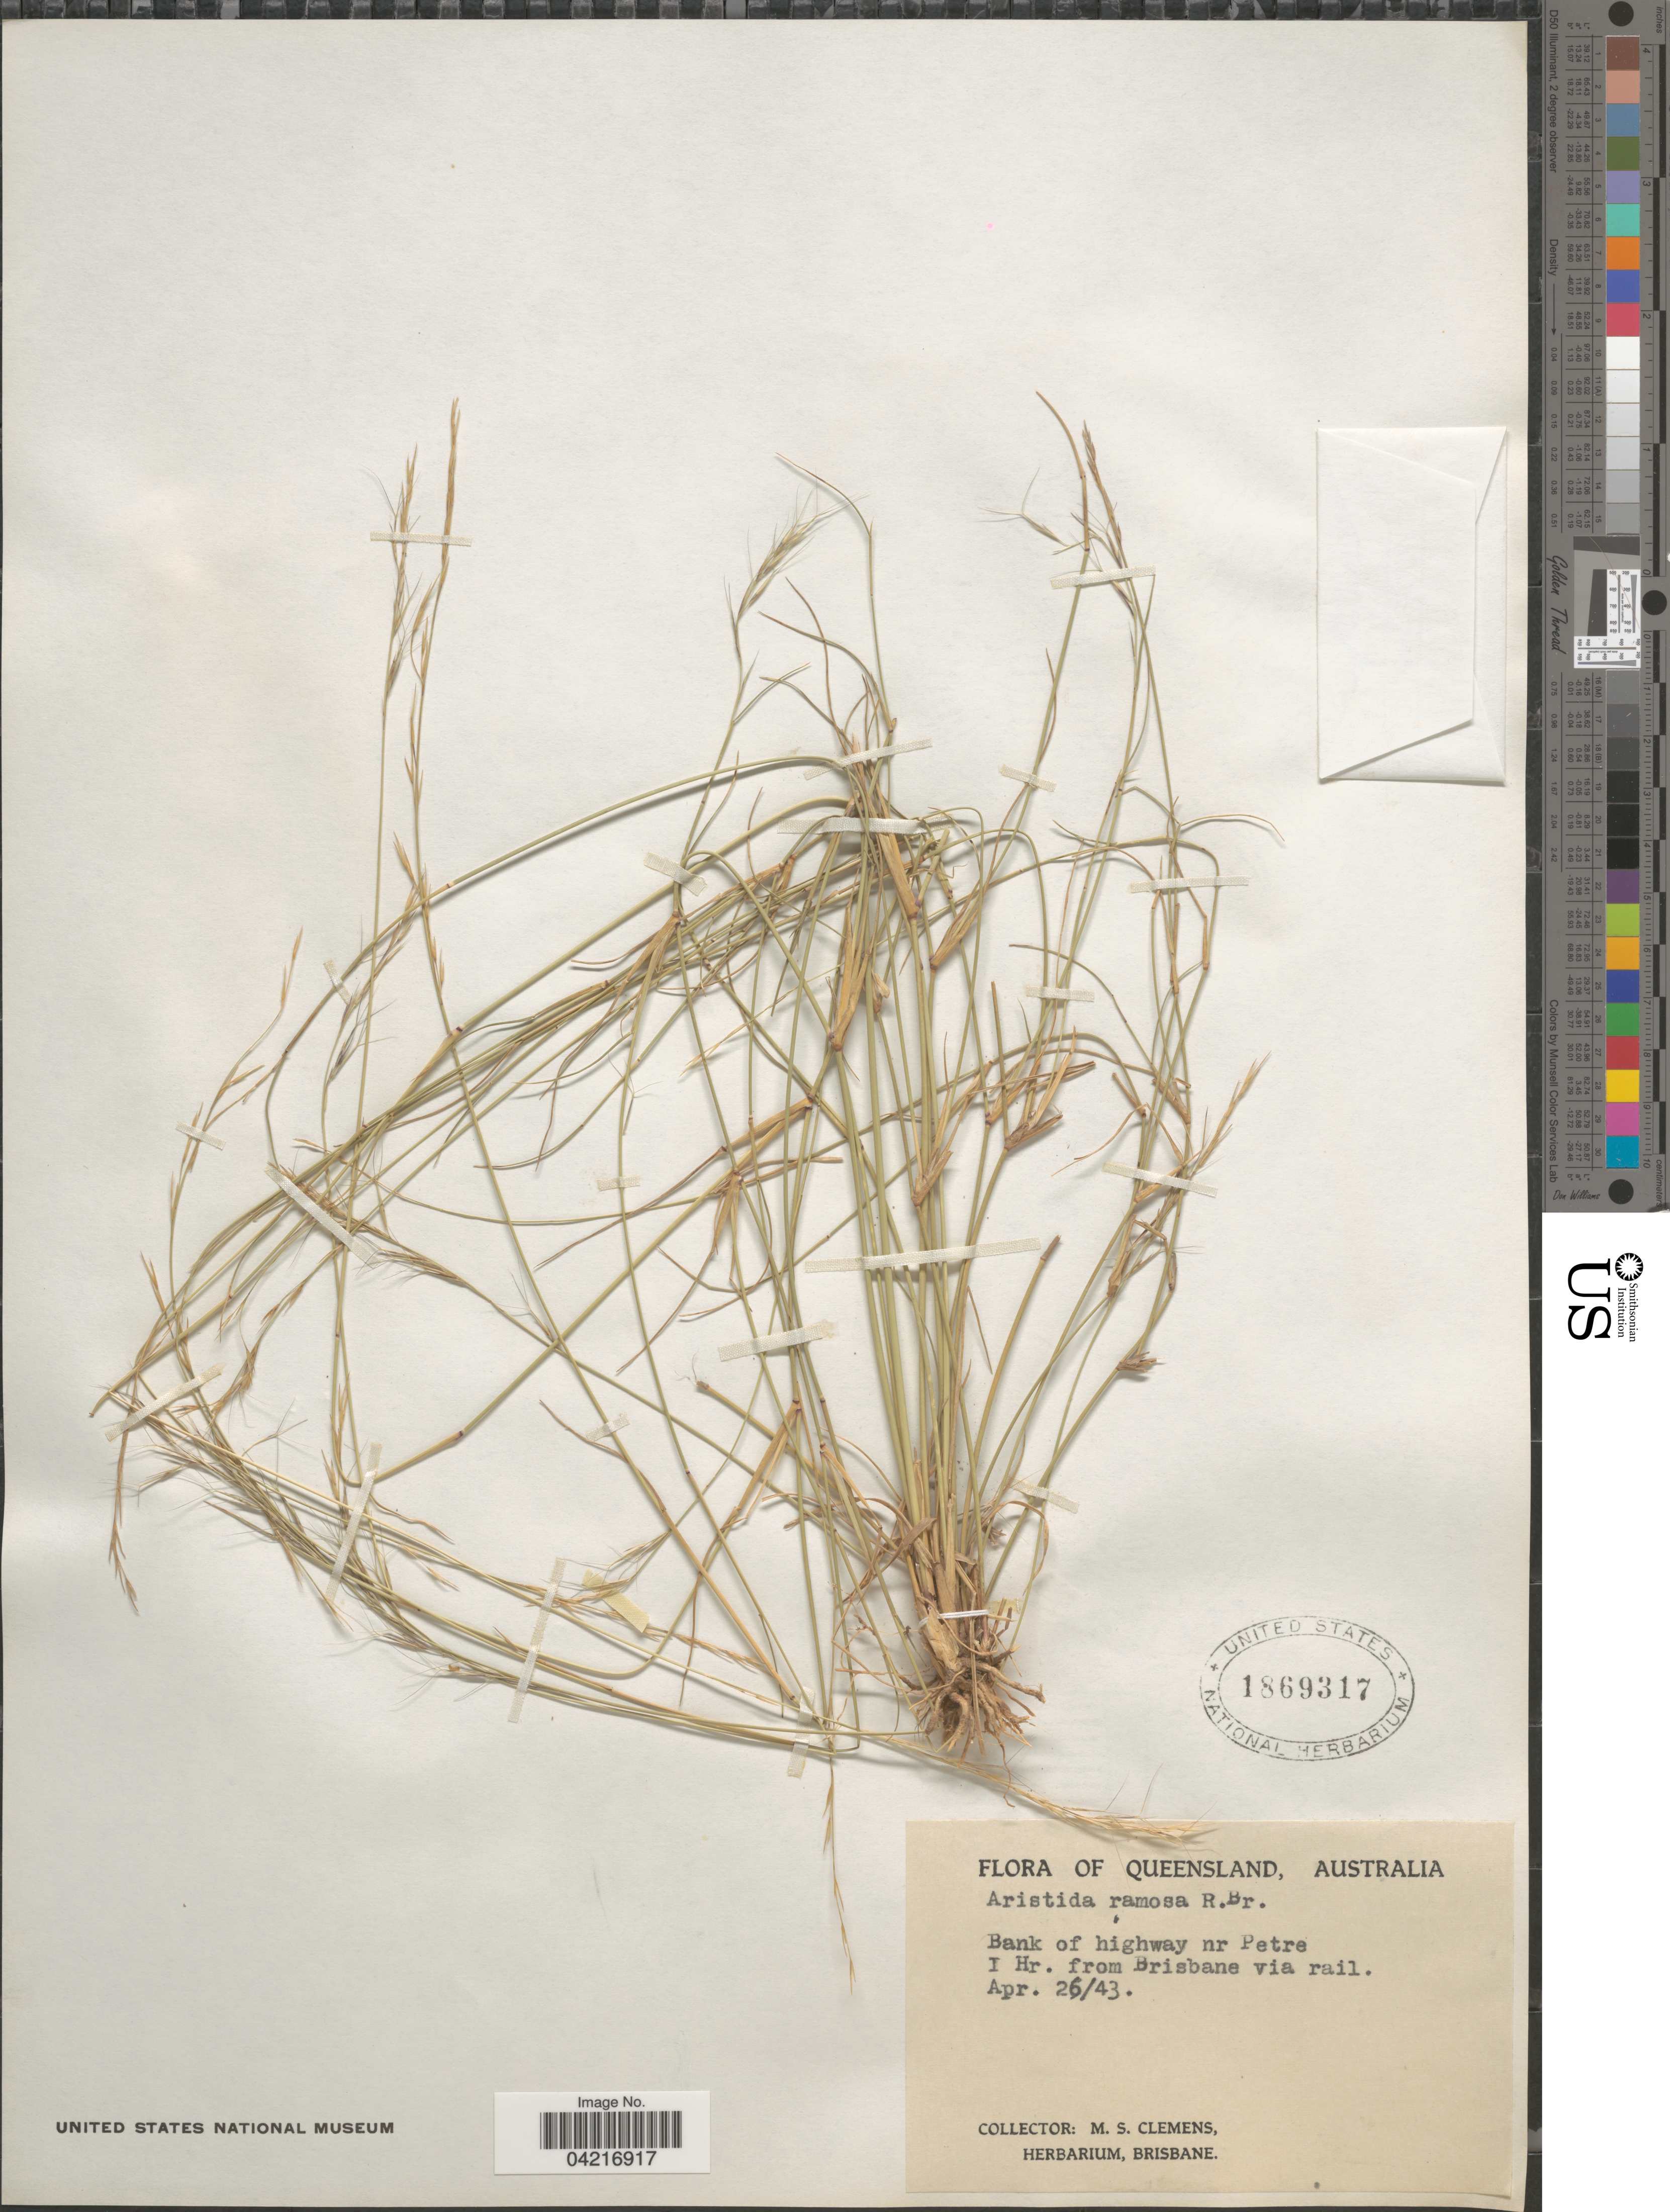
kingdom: Plantae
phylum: Tracheophyta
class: Liliopsida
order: Poales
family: Poaceae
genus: Aristida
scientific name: Aristida ramosa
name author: R. Br.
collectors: M. S. Clemens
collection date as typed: Transcribed d/m/y: 26/4/43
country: Australia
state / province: Queensland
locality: Bank of highway nr Petre I Hr. from Brisbane via rail.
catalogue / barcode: US 1869317